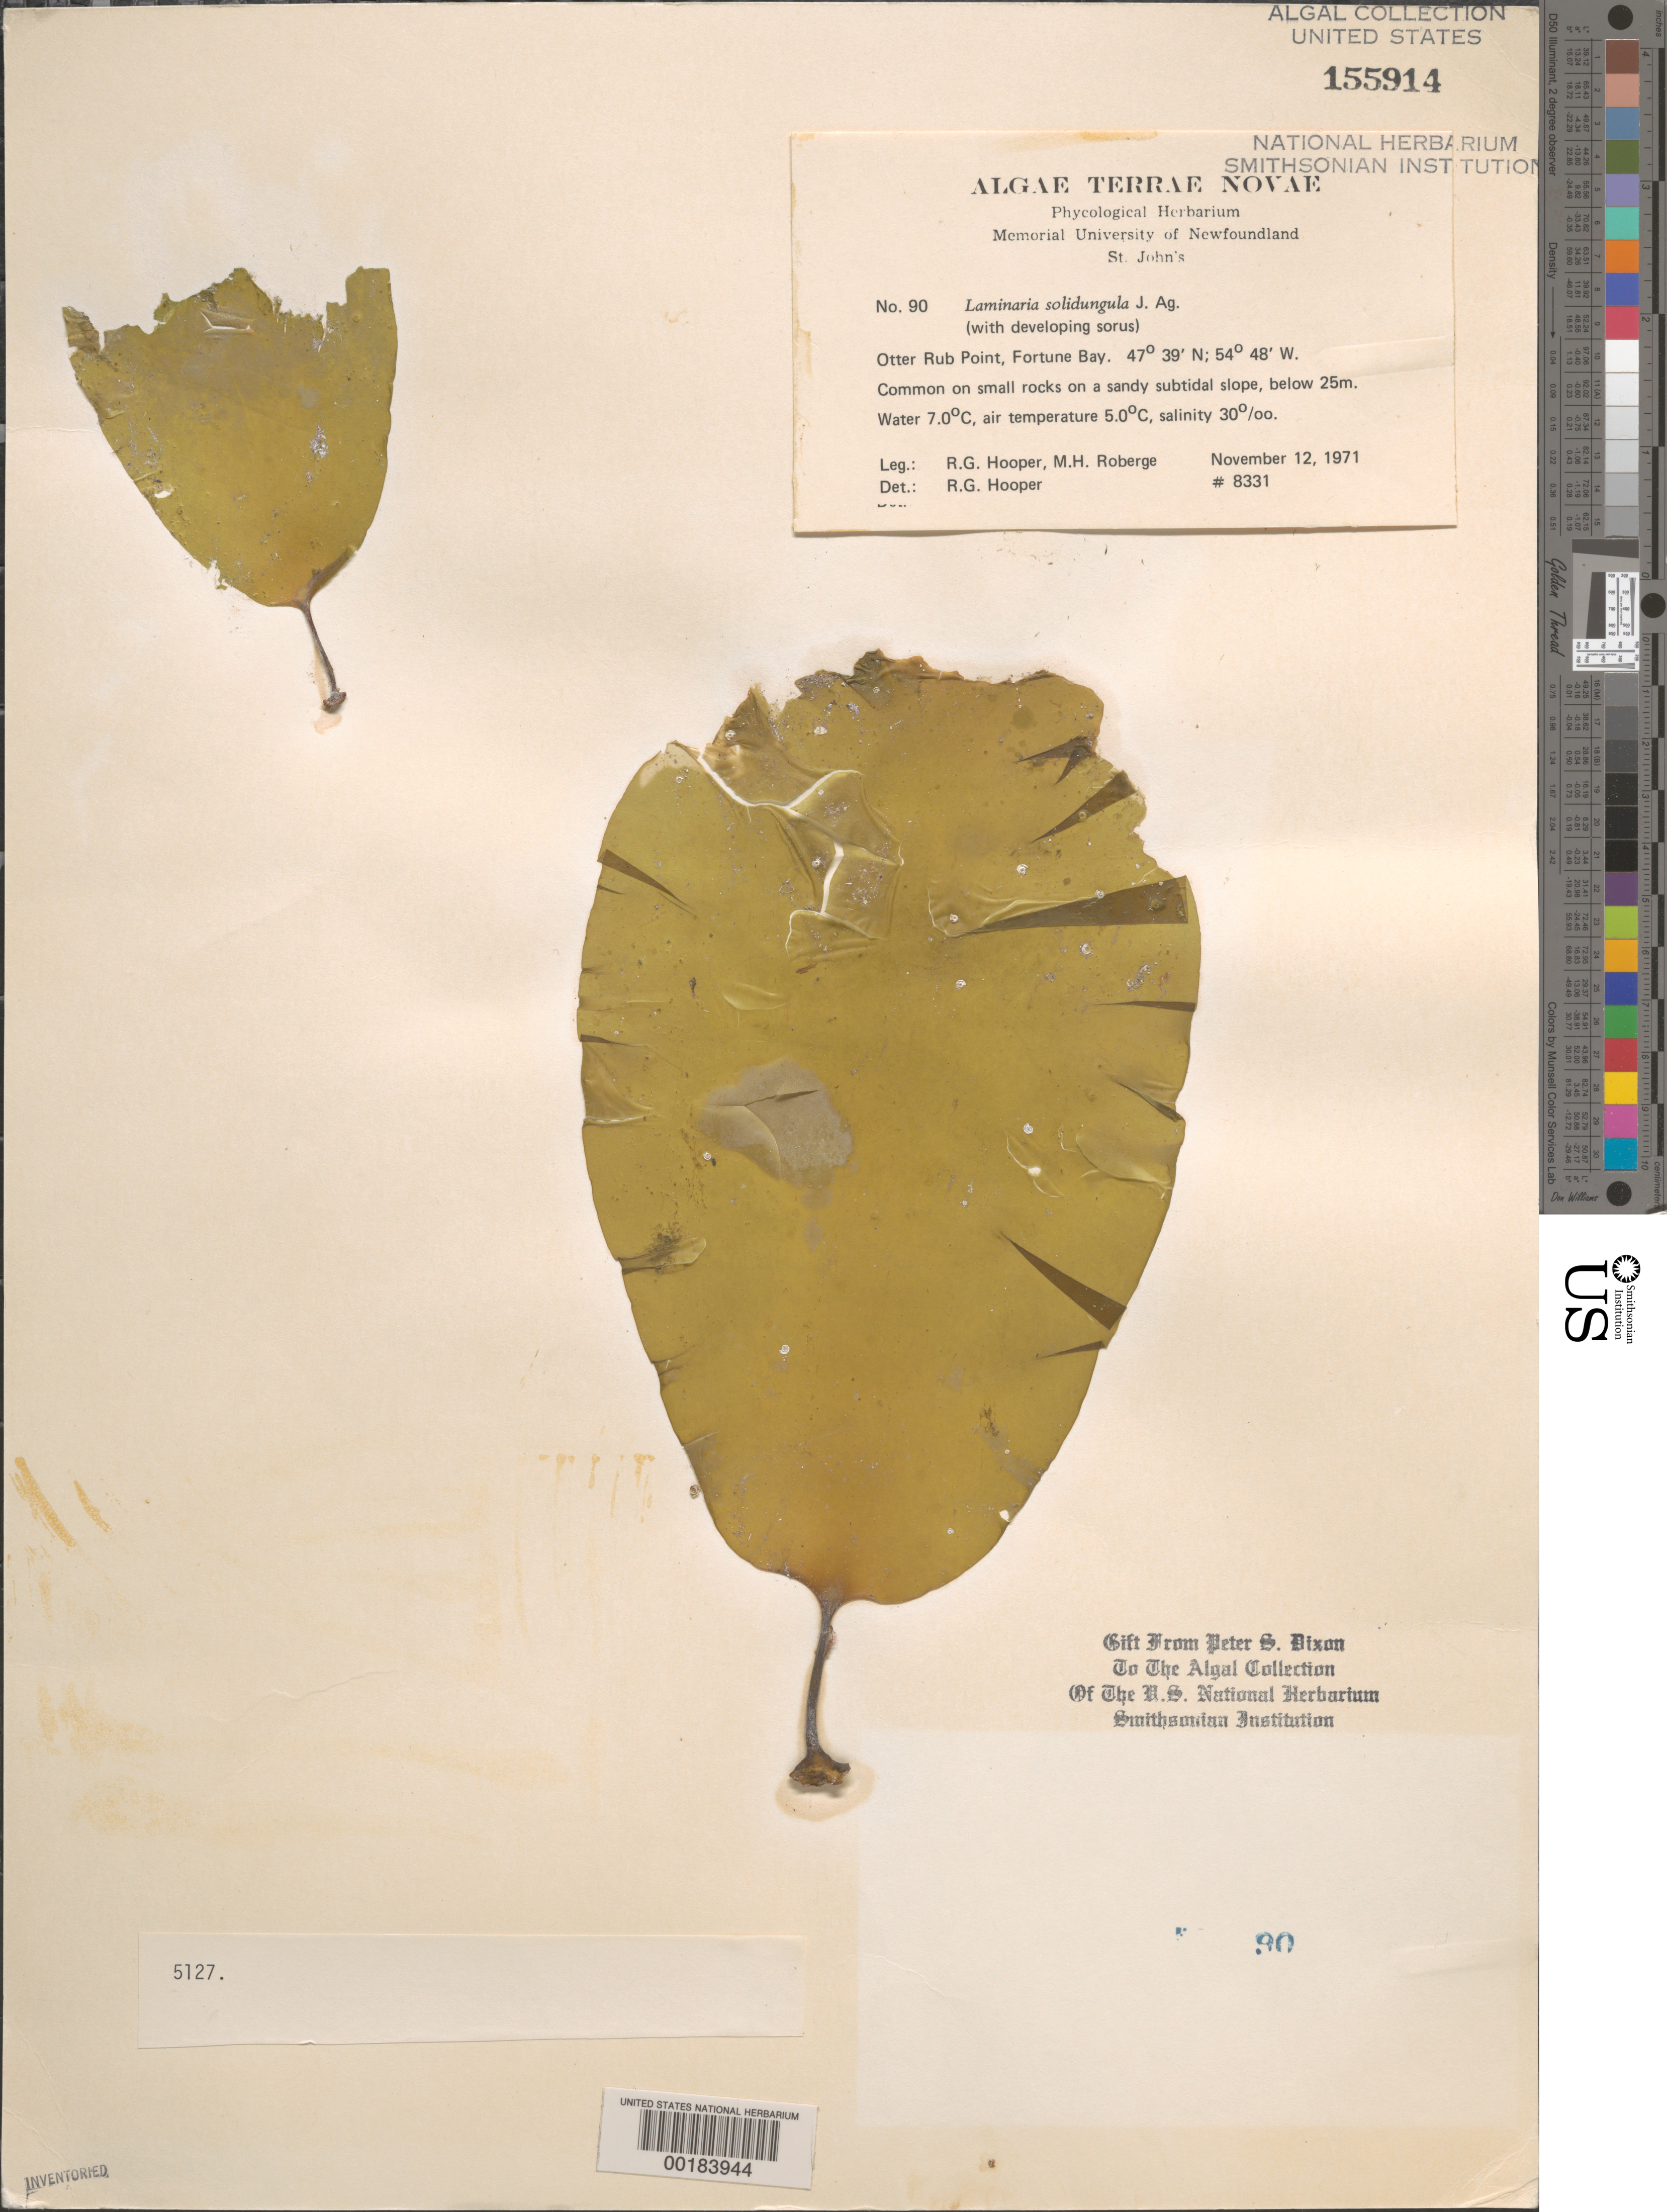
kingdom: Chromista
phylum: Ochrophyta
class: Phaeophyceae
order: Laminariales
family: Laminariaceae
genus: Laminaria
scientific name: Laminaria solidungula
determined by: Hooper, R. G.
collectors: R. G. Hooper & M. Roberge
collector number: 8331 & PSD 5127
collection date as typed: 12 Nov 1971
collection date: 1971-11-12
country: Canada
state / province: Newfoundland and Labrador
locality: Otter Rub Point, Fortune Bay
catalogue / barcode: US 155914